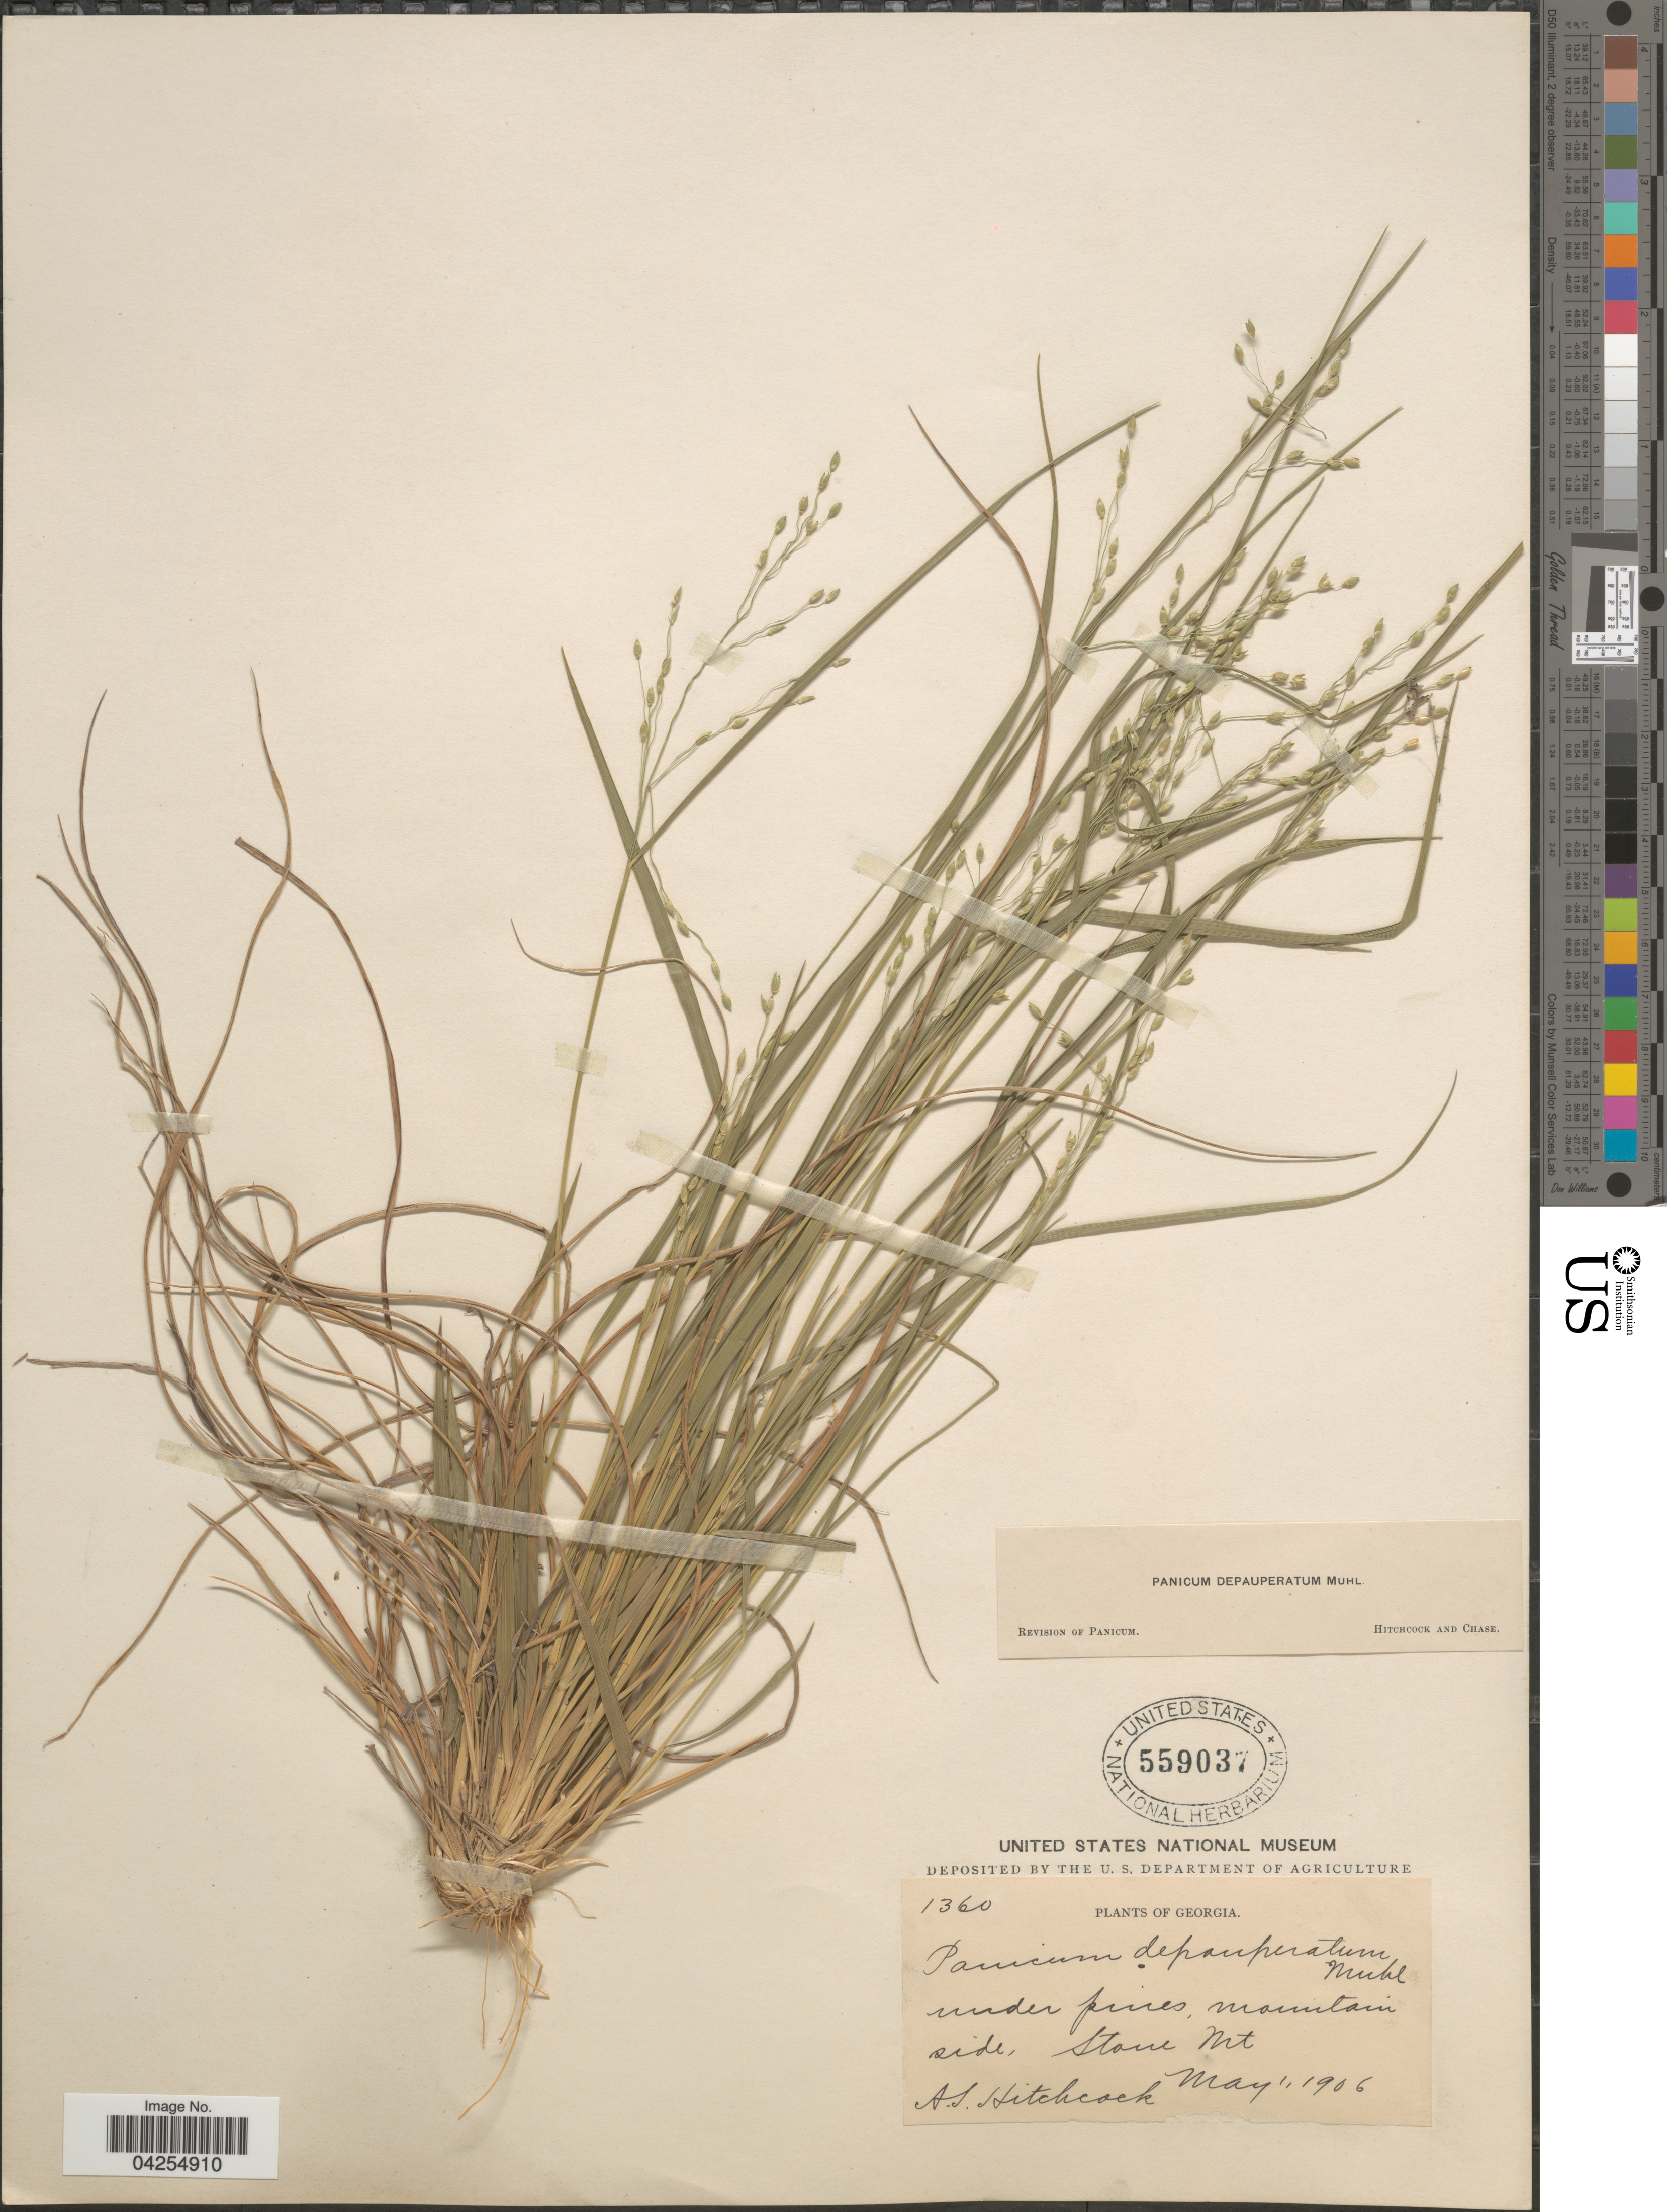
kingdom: Plantae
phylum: Tracheophyta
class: Liliopsida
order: Poales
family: Poaceae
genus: Dichanthelium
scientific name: Dichanthelium depauperatum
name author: (Muhl.) Gould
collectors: A. S. Hitchcock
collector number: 1360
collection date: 1906-05-01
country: United States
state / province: Georgia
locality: Mountain side, Stone Mt.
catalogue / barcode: US 559037